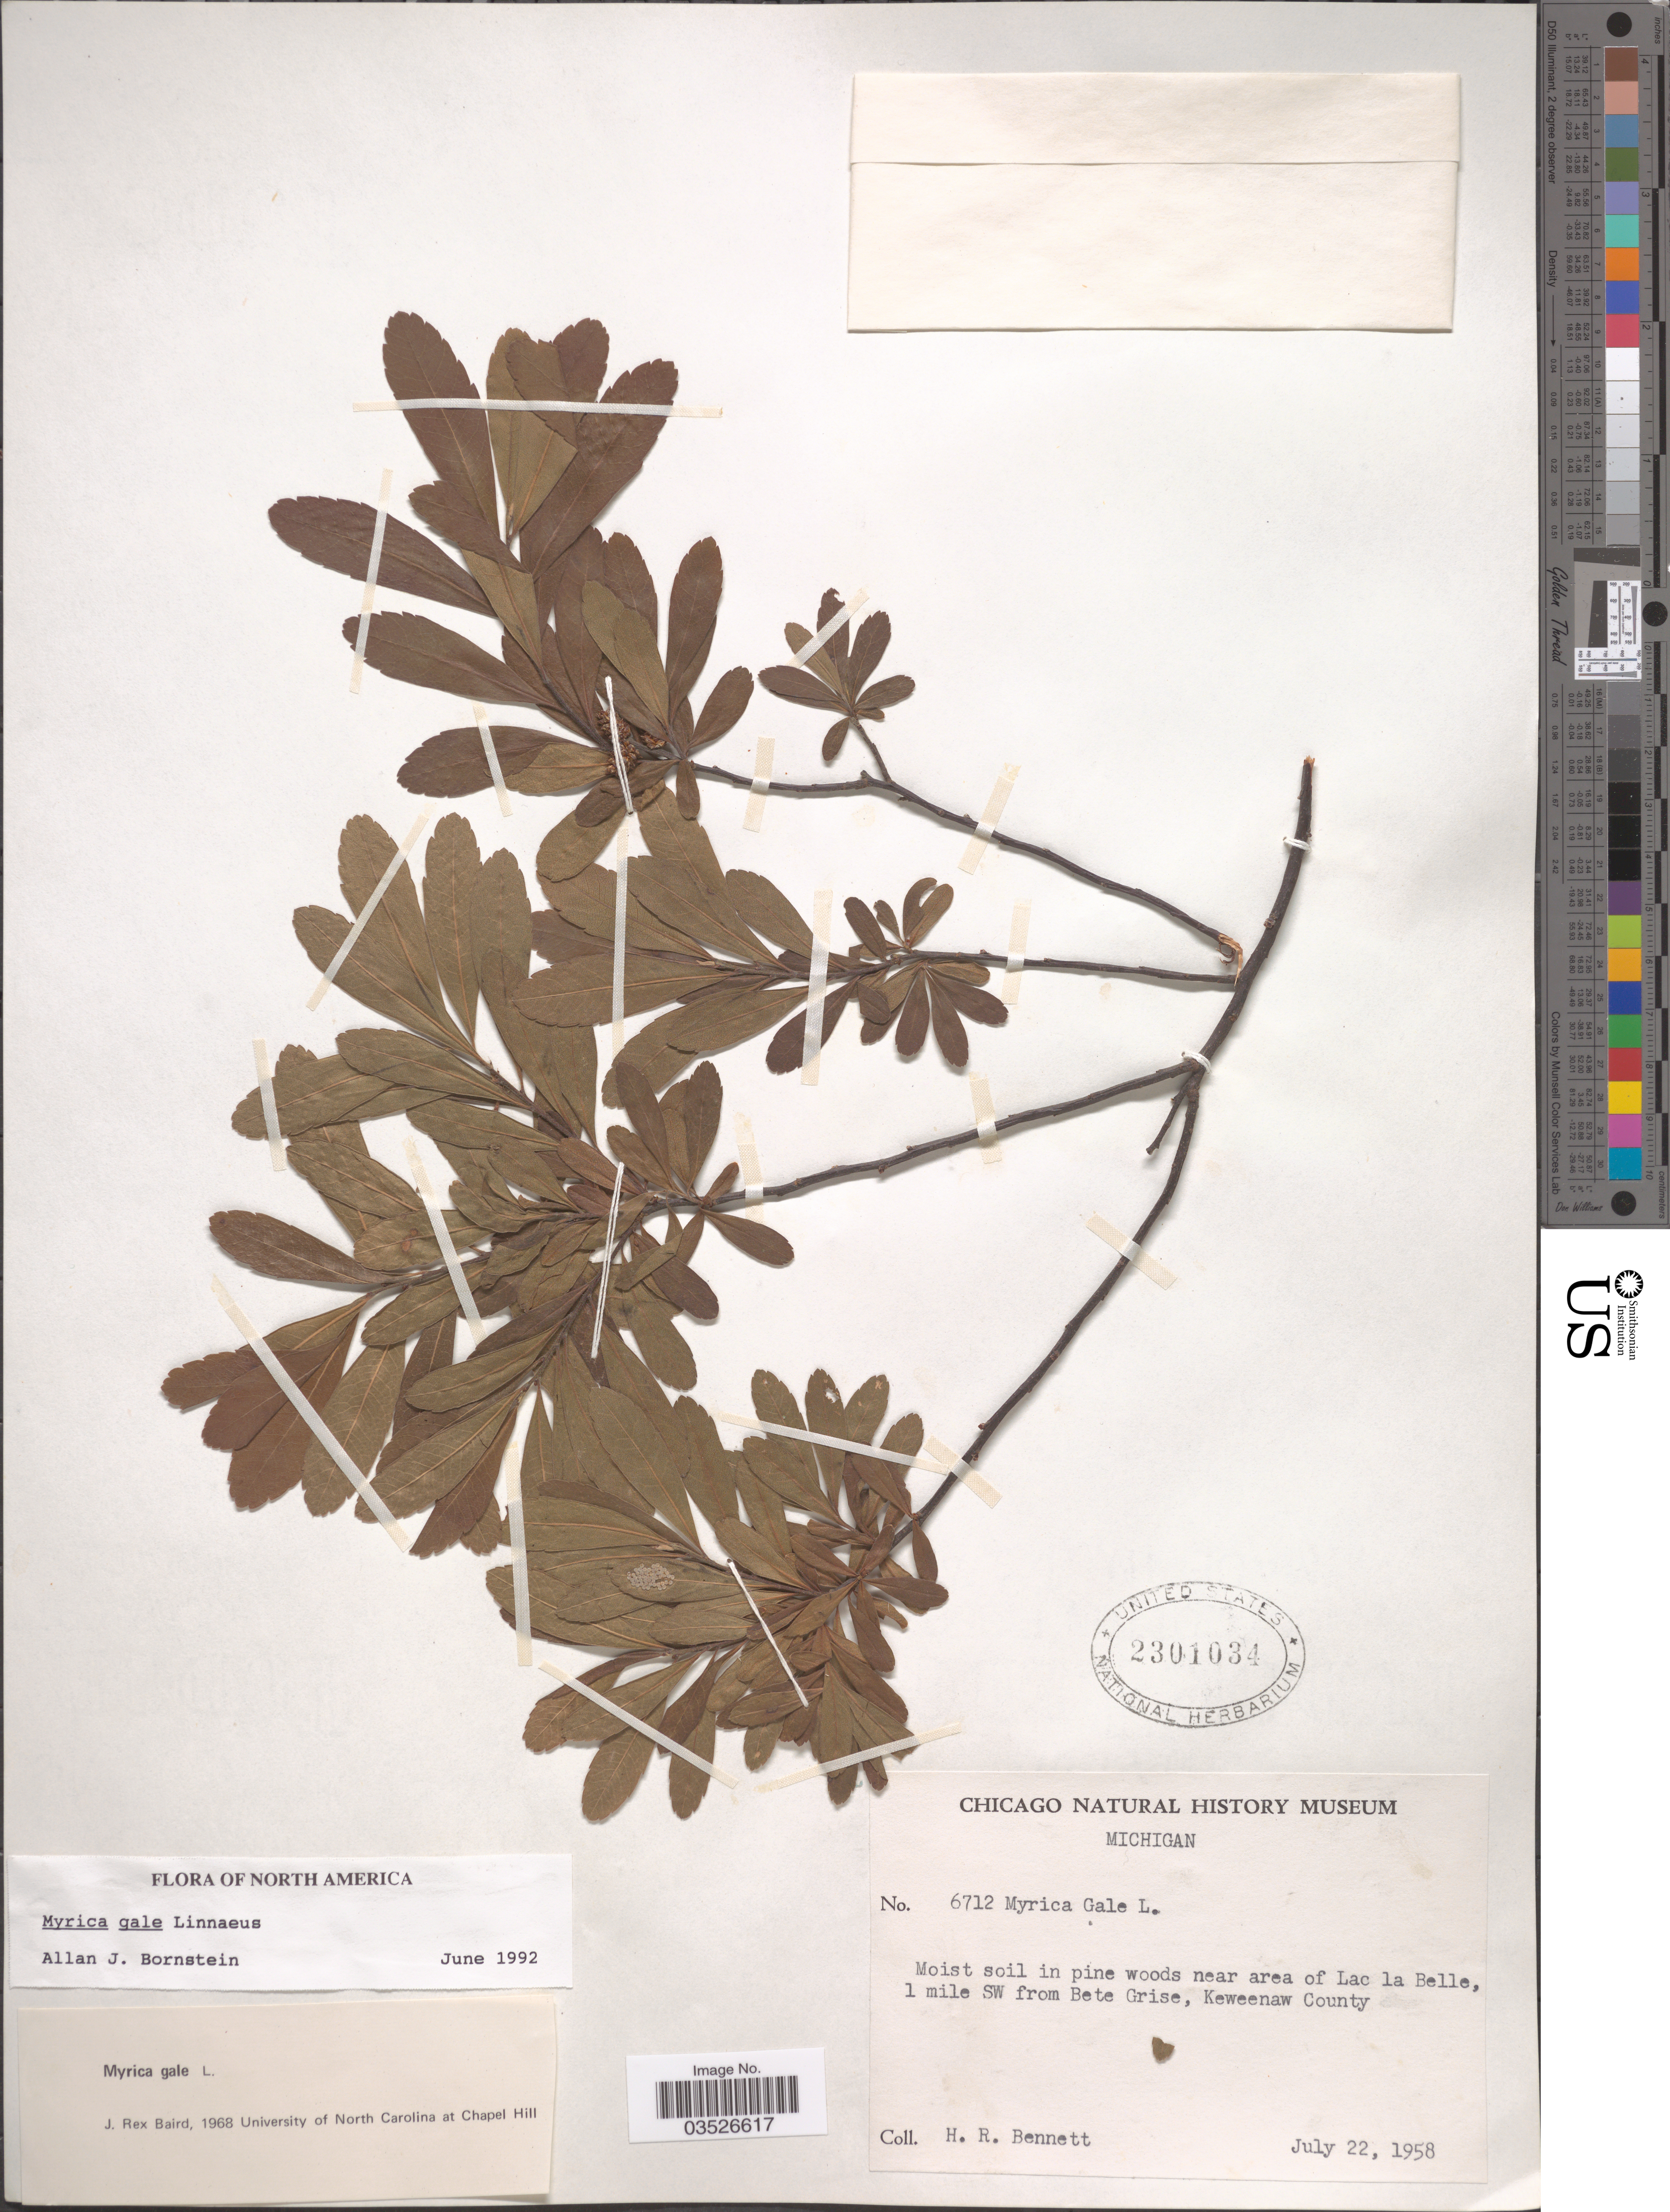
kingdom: Plantae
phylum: Tracheophyta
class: Magnoliopsida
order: Fagales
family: Myricaceae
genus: Myrica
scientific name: Myrica gale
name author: L.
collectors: H. R. Bennett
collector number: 6712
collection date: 1958-07-22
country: United States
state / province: Michigan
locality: Woods near area of Lac la Belle, 1 mile SW from Bete Grise, Keweenaw County.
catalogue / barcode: US 2301034